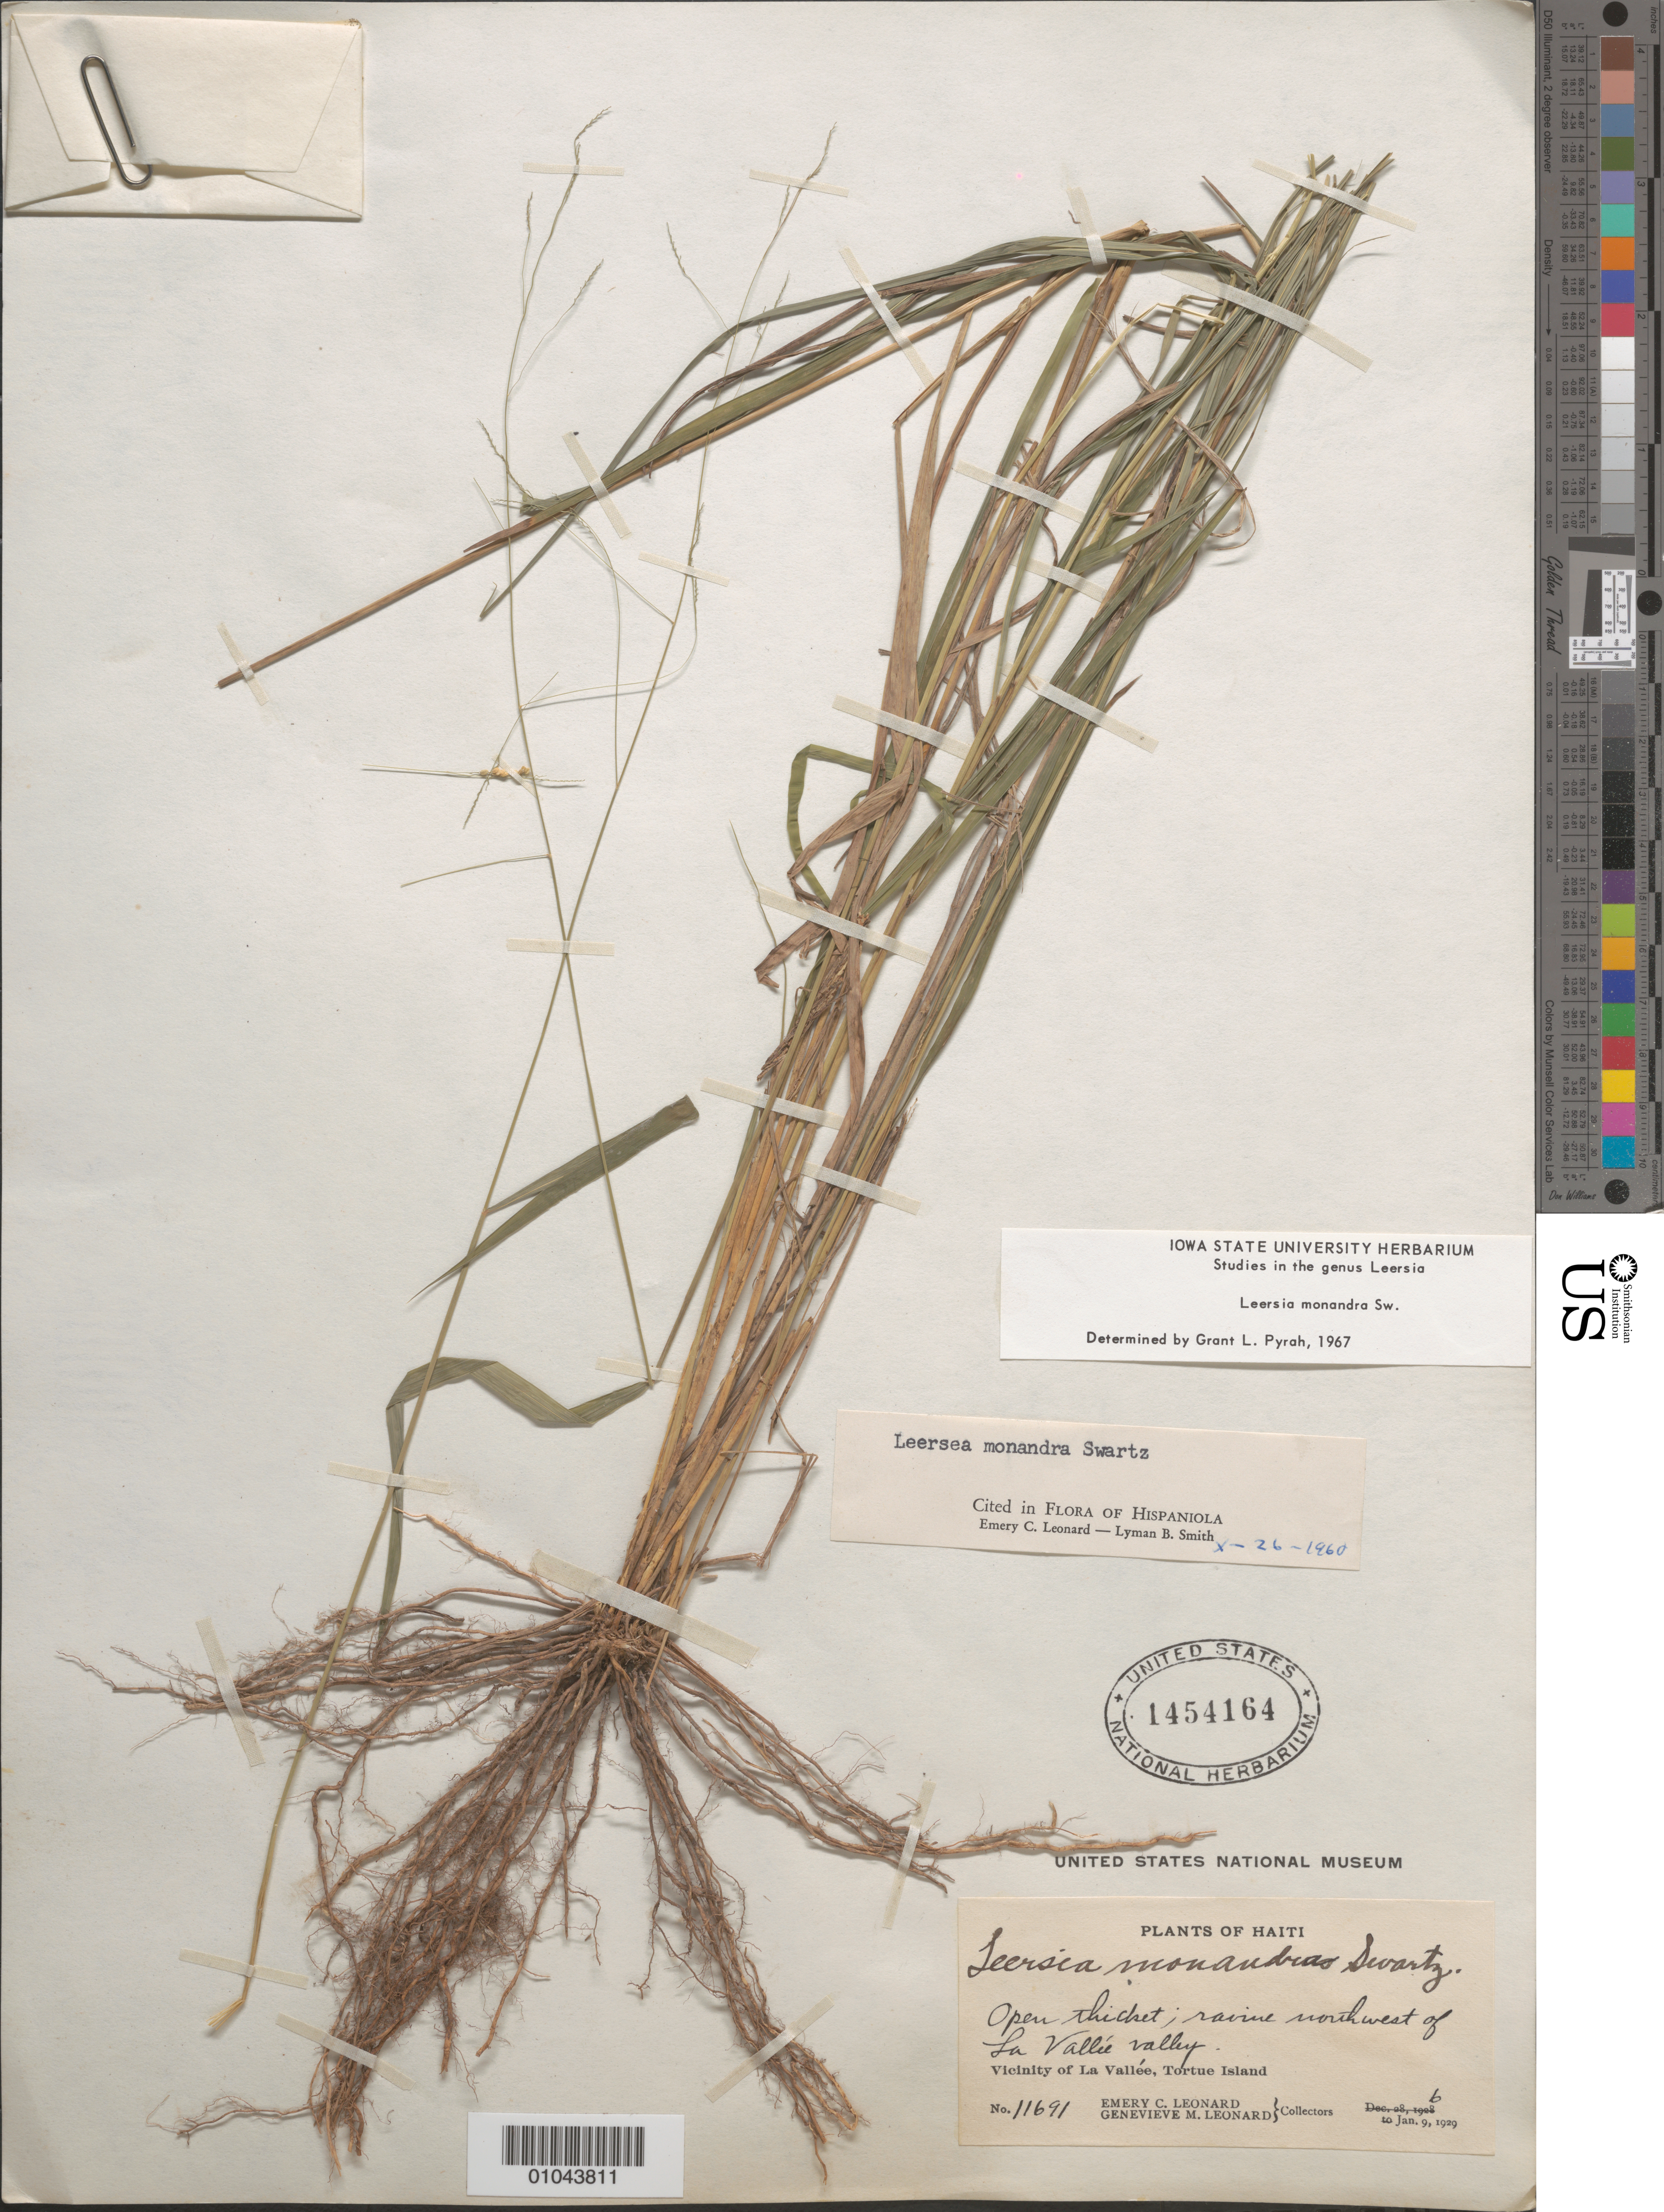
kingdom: Plantae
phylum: Tracheophyta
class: Liliopsida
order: Poales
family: Poaceae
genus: Leersia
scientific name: Leersia monandra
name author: Sw.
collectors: E. C. Leonard & G. M. Leonard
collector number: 11691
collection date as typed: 06 Jan 1929 or 09 Jan 1929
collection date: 1929-01-06 or 1929-01-09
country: Haiti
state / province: Nord-Óuest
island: Île de la Tortue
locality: Ravine northwest of La Vallee Valley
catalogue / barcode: US 1454164